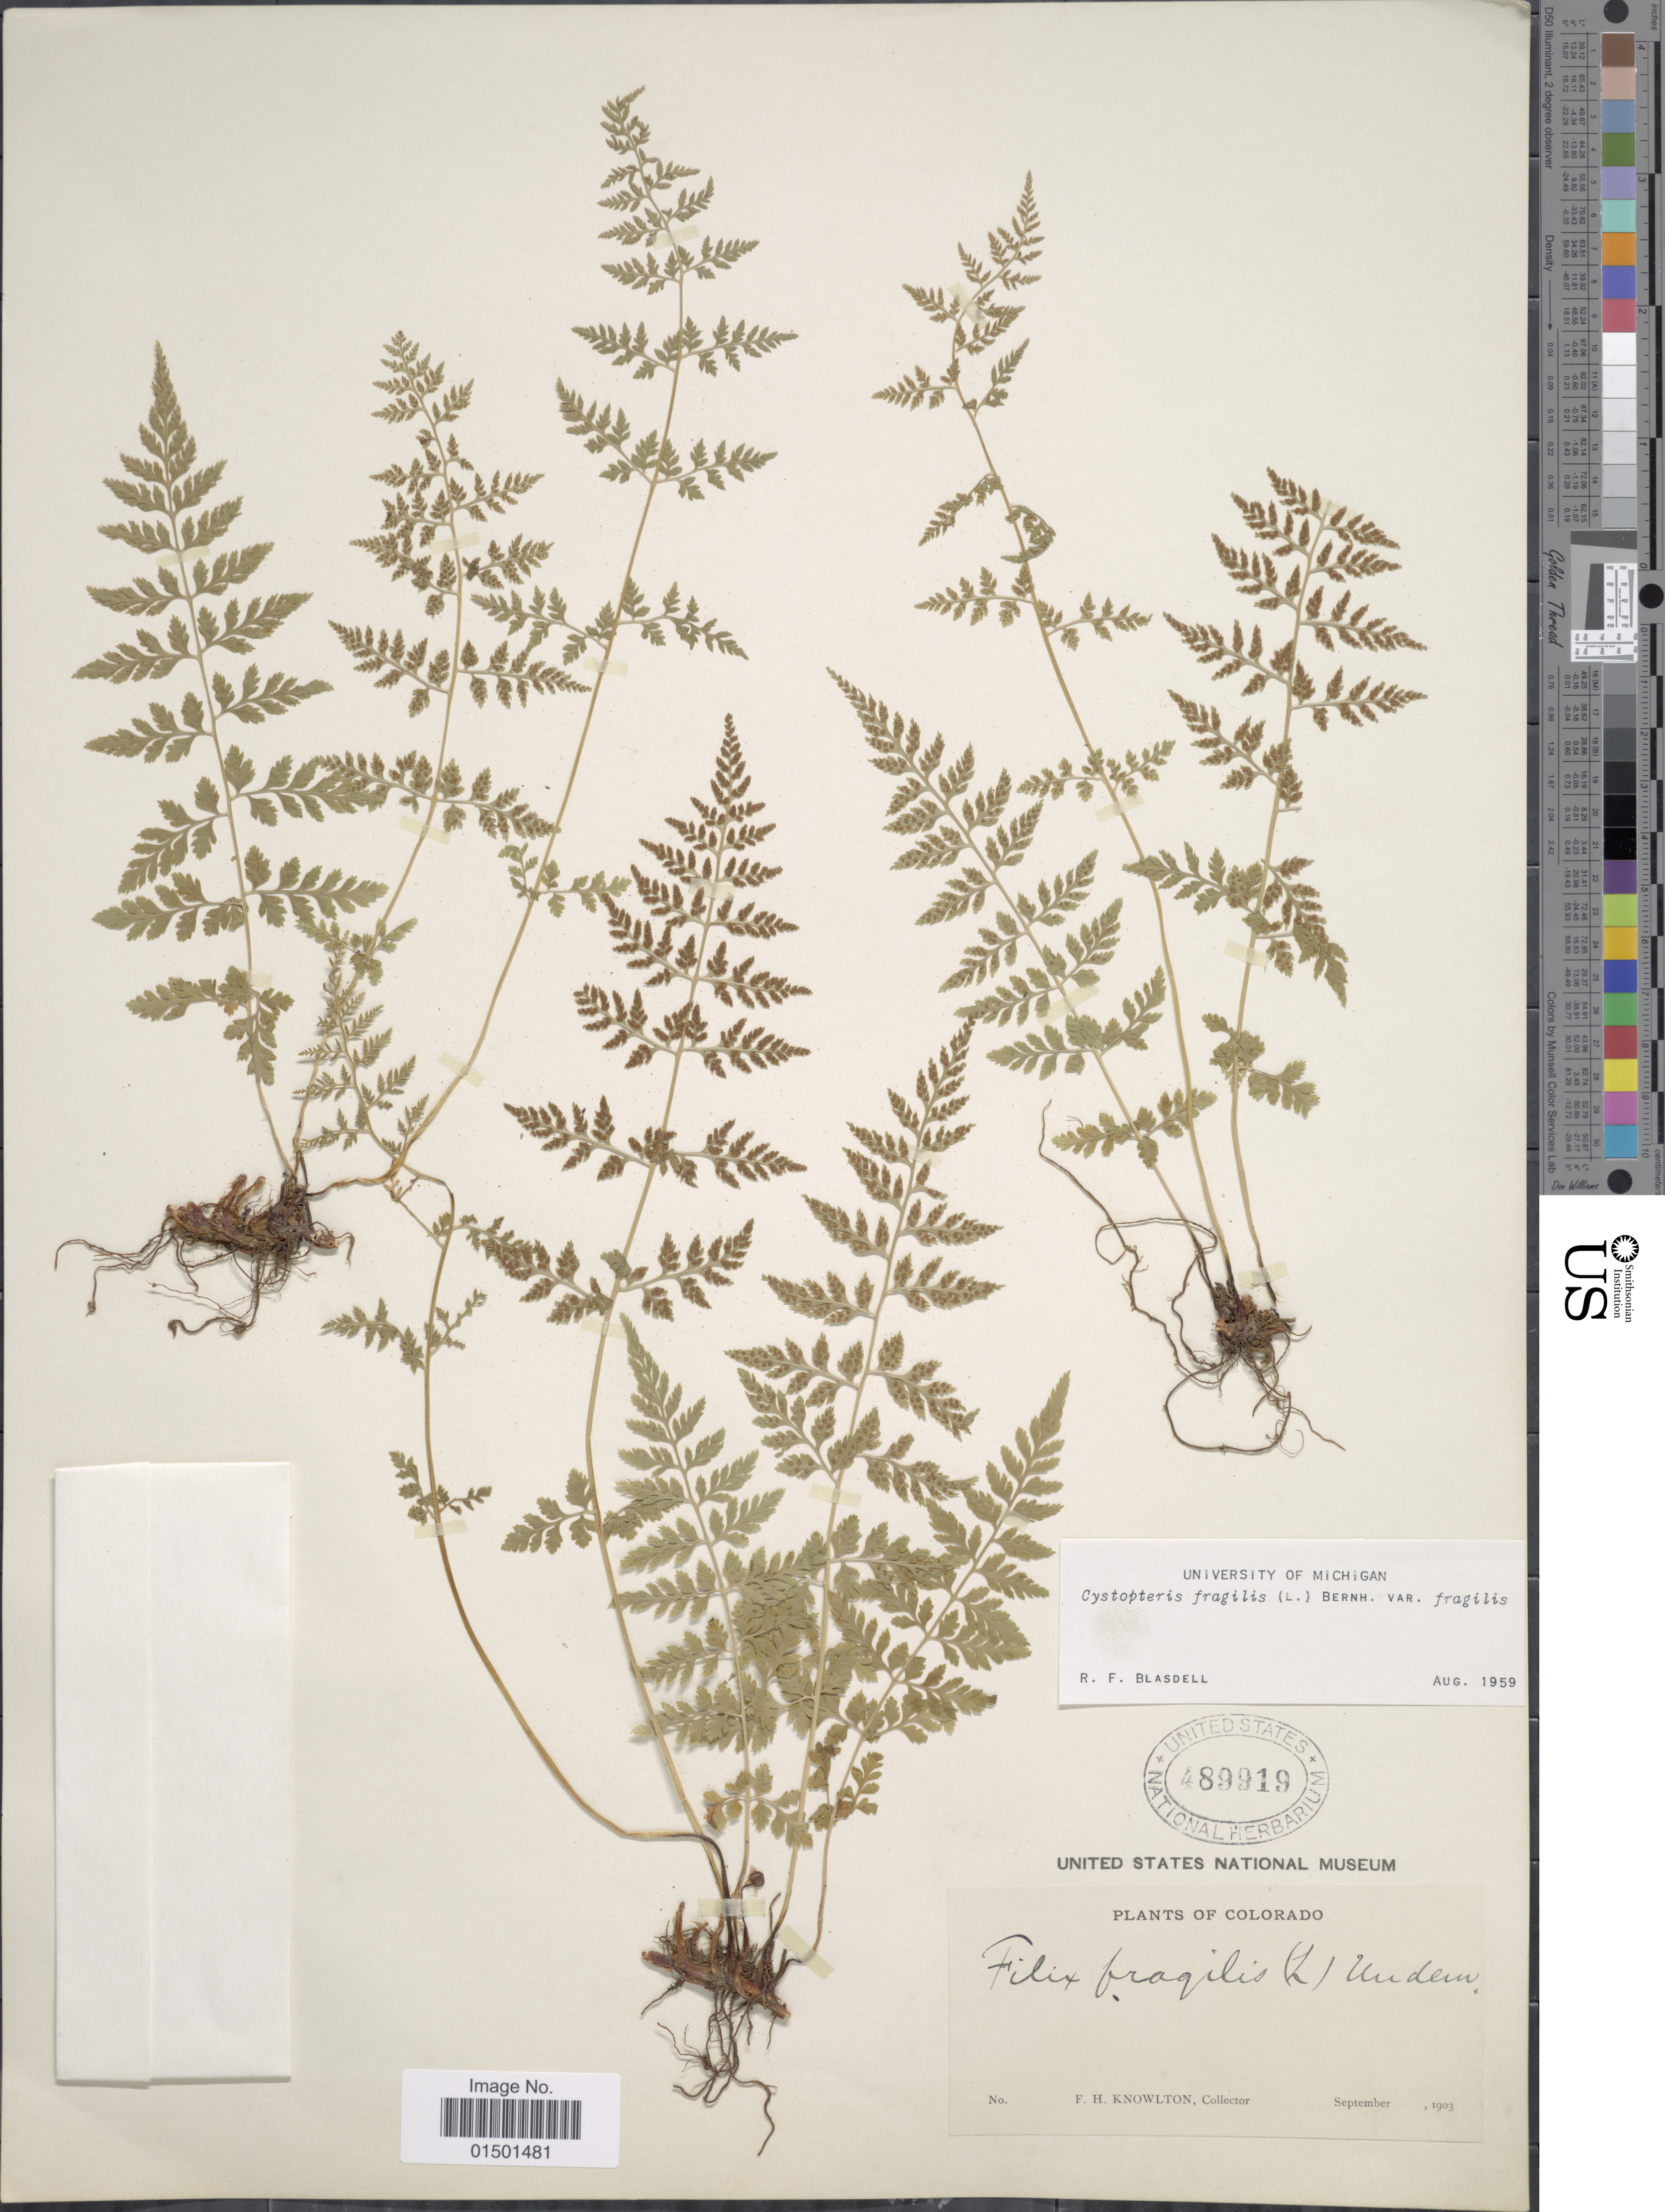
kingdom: Plantae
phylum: Tracheophyta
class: Polypodiopsida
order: Polypodiales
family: Cystopteridaceae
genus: Cystopteris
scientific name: Cystopteris fragilis var. fragilis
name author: (L.) Bernh.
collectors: F. H. Knowlton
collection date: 1903-09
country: United States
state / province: Colorado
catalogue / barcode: US 489919